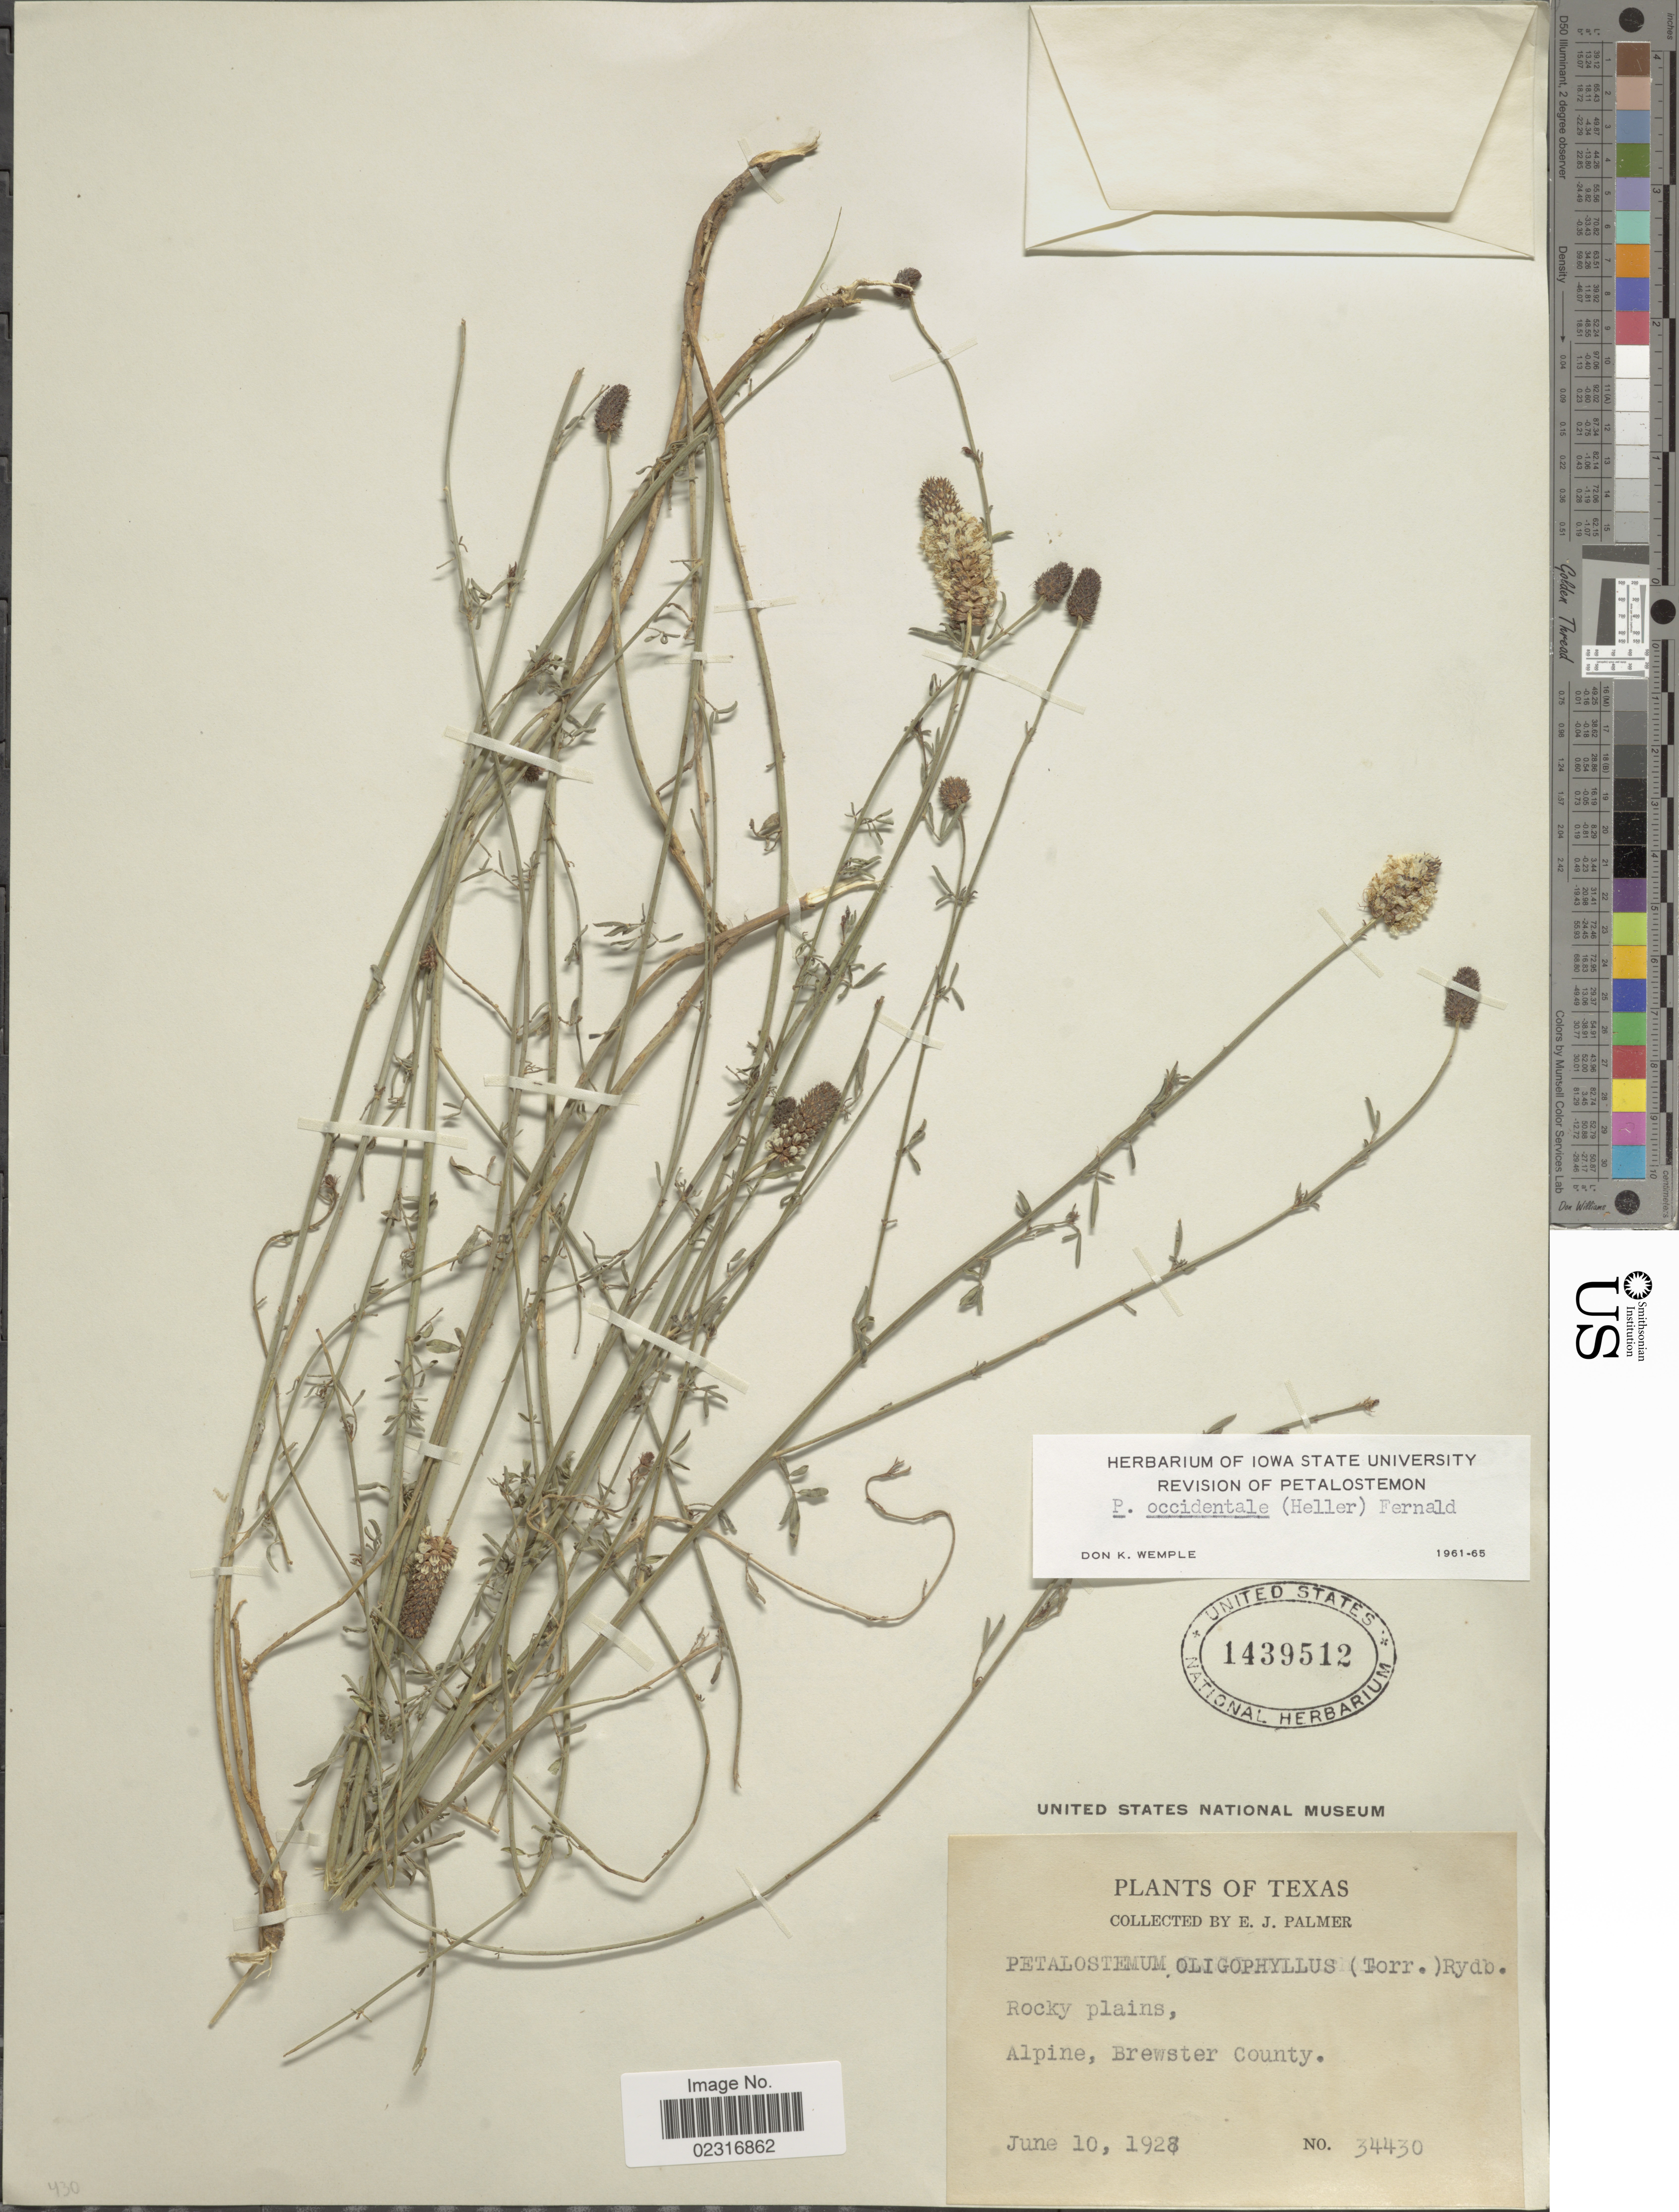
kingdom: Plantae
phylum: Tracheophyta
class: Magnoliopsida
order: Fabales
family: Fabaceae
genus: Dalea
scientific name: Dalea candida var. oligophylla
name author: (Torr) Shinners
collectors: E. J. Palmer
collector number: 34430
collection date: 1928-06-10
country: United States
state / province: Texas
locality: Alpine, Brewster County.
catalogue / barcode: US 1439512